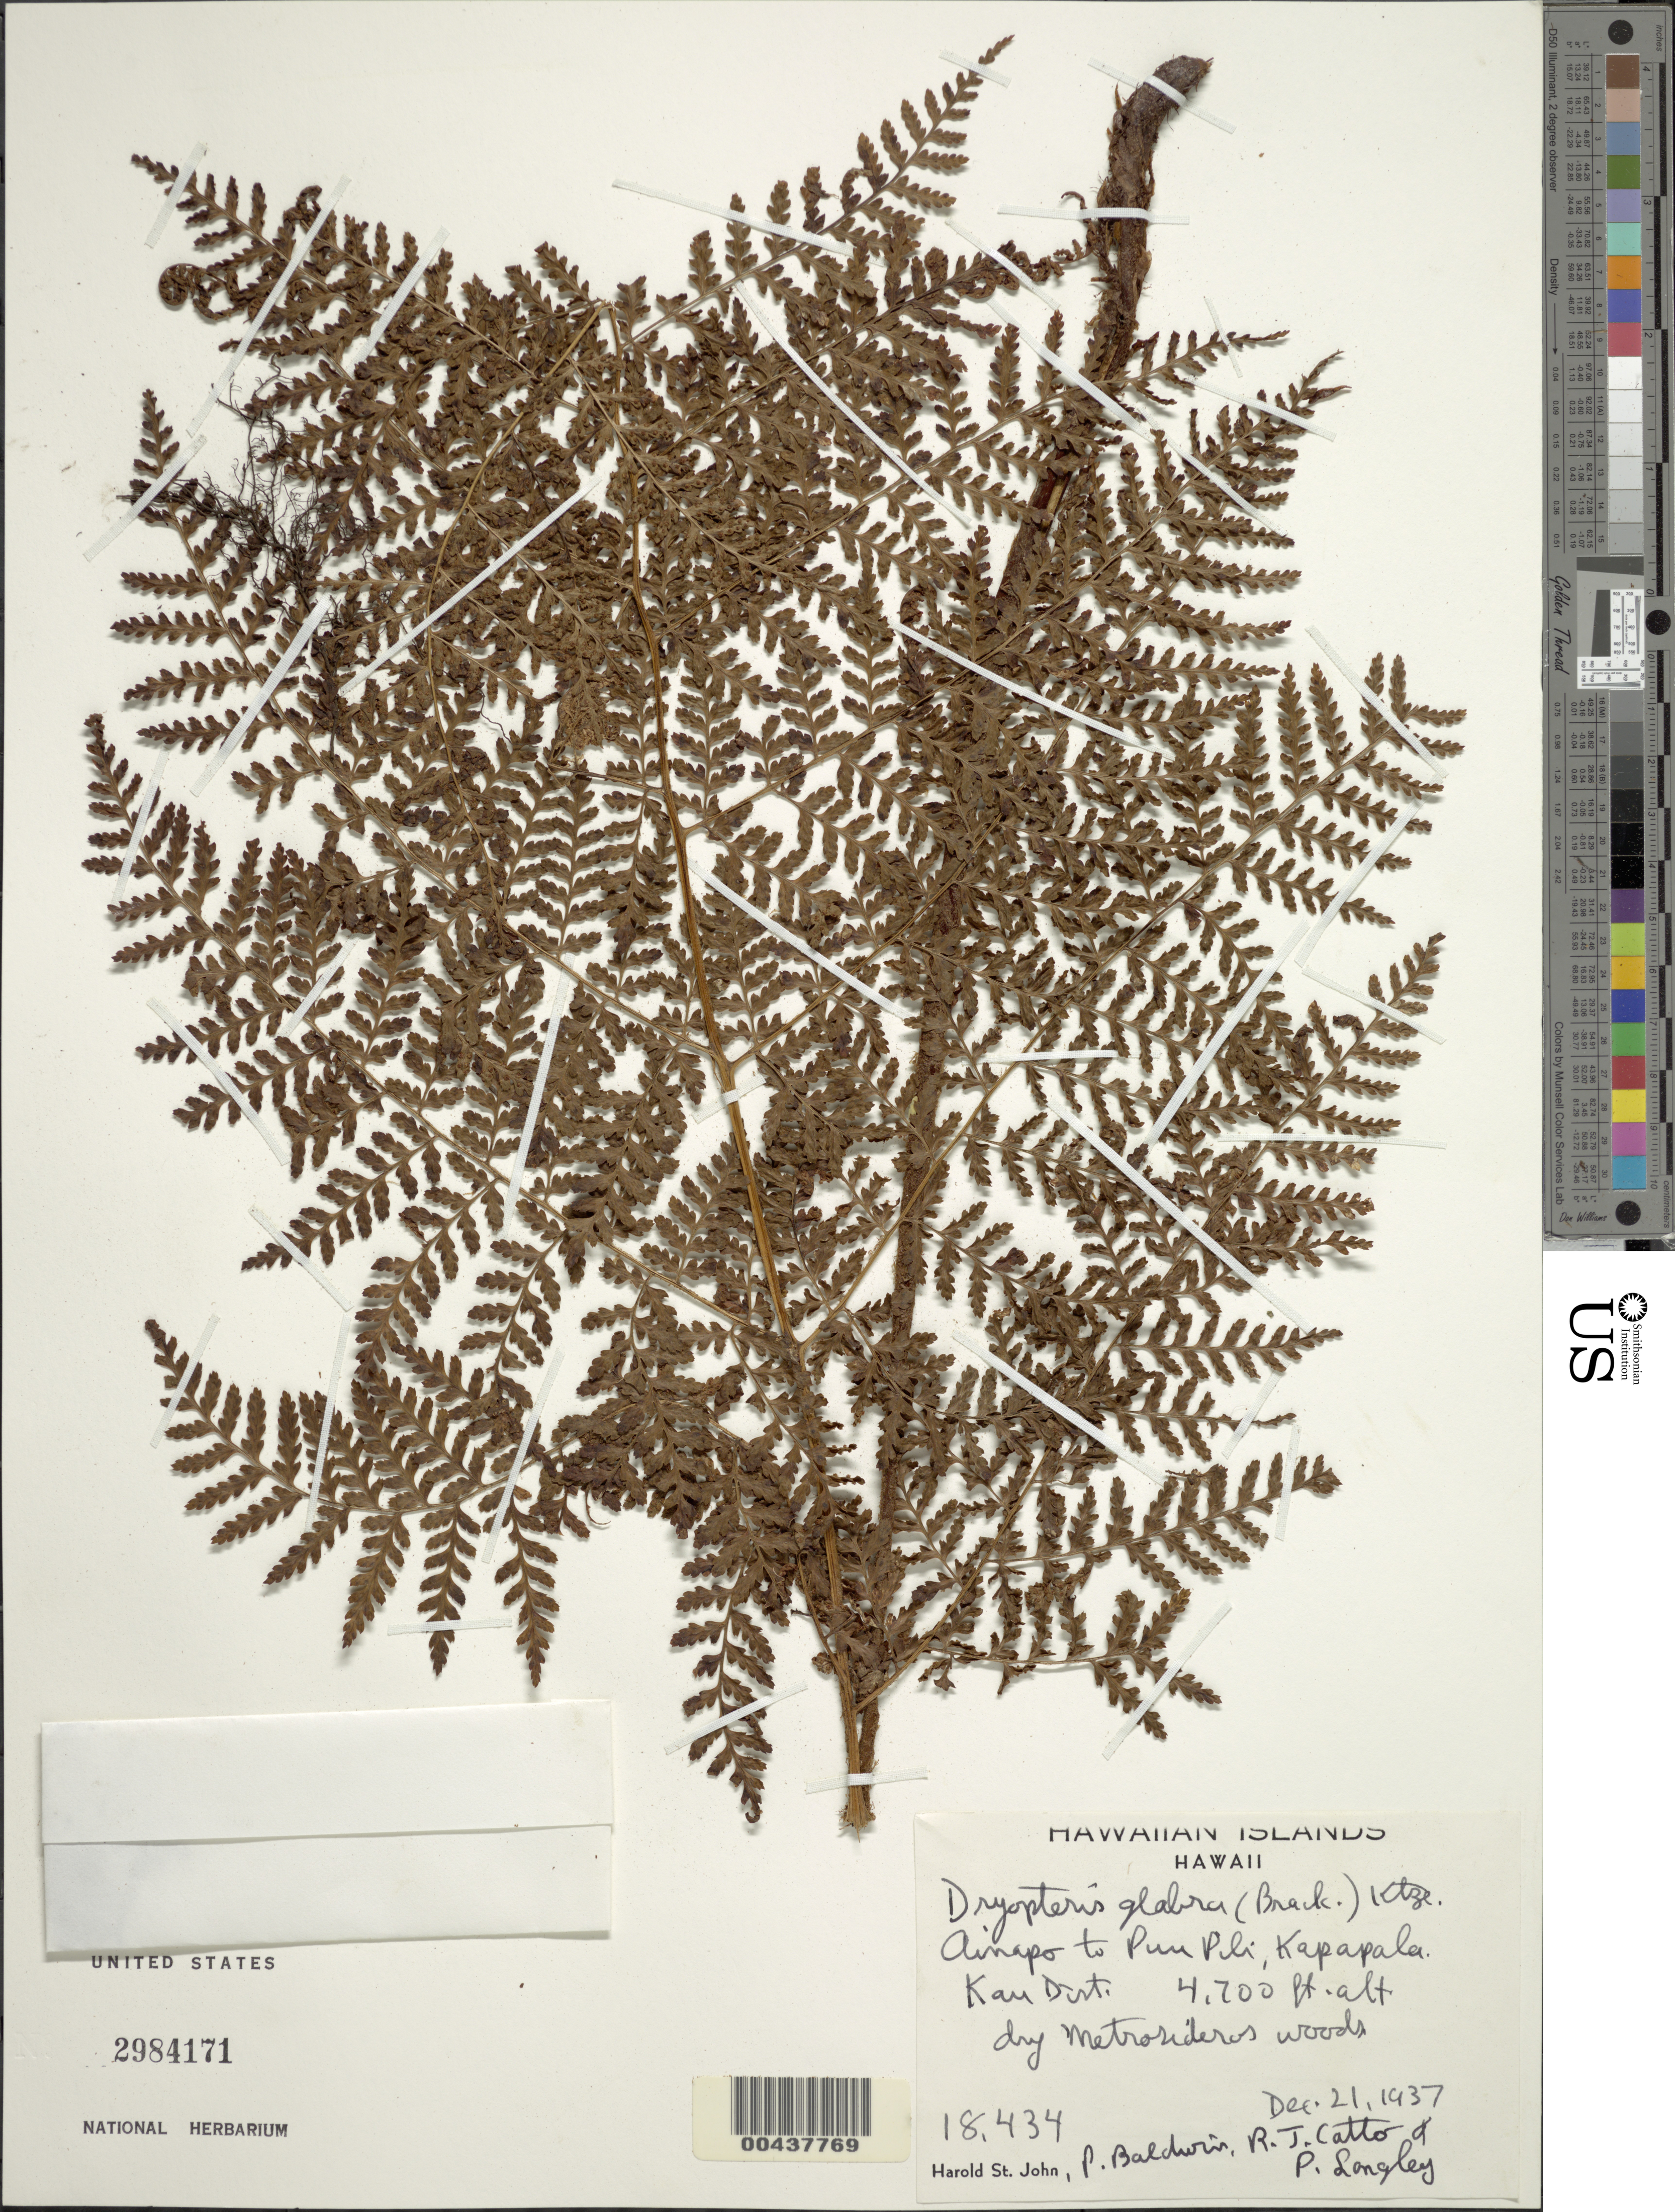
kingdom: Plantae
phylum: Tracheophyta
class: Polypodiopsida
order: Polypodiales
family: Dryopteridaceae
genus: Dryopteris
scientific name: Dryopteris glabra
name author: (Brack.) Kuntze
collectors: H. St. John, P. Baldwin, R. Catto & P. Langley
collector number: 18434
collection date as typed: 21 Dec 1937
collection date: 1937-12-21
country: United States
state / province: Hawaii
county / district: Hawaii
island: Hawaii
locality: Kau Dist, Ainapo to Puu Pili, Kapapala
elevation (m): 1433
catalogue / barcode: US 2984171